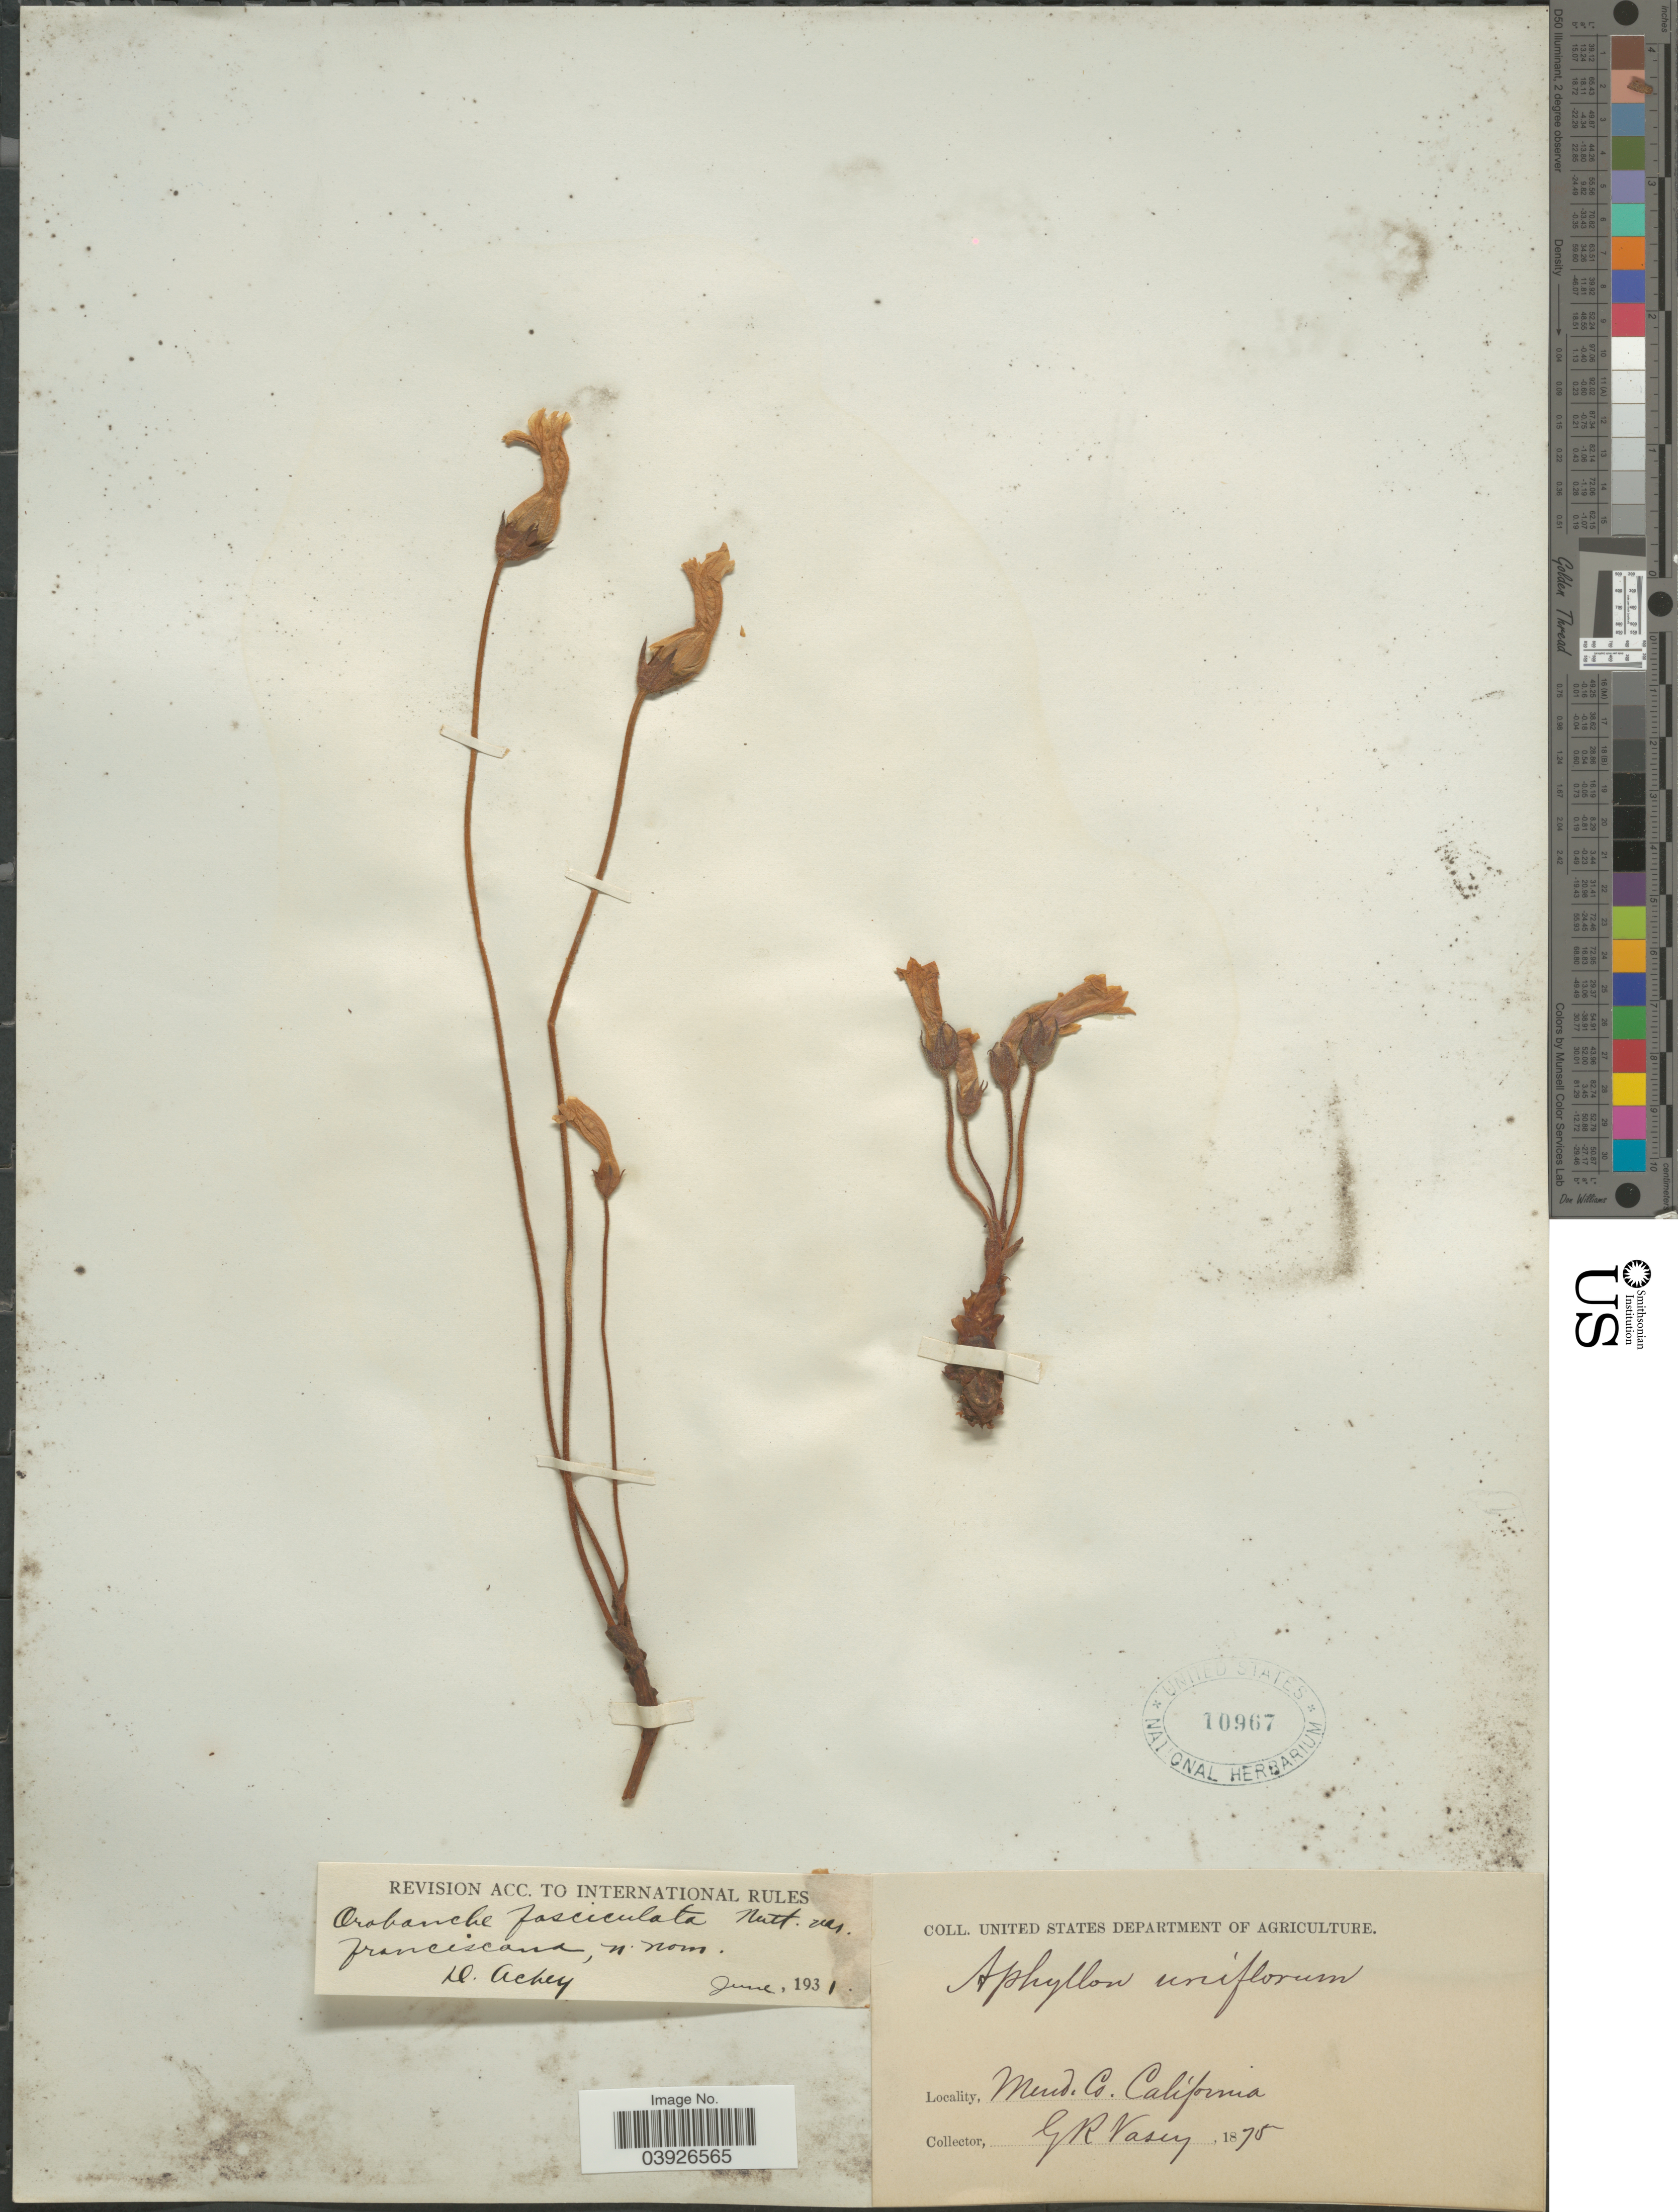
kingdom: Plantae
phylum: Tracheophyta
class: Magnoliopsida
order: Lamiales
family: Orobanchaceae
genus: Aphyllon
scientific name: Aphyllon fasciculatum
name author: (Nutt.) Torr. & A. Gray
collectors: G. R. Vasey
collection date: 1875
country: United States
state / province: California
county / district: Mendocino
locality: Mend. Co.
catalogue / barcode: US 10967